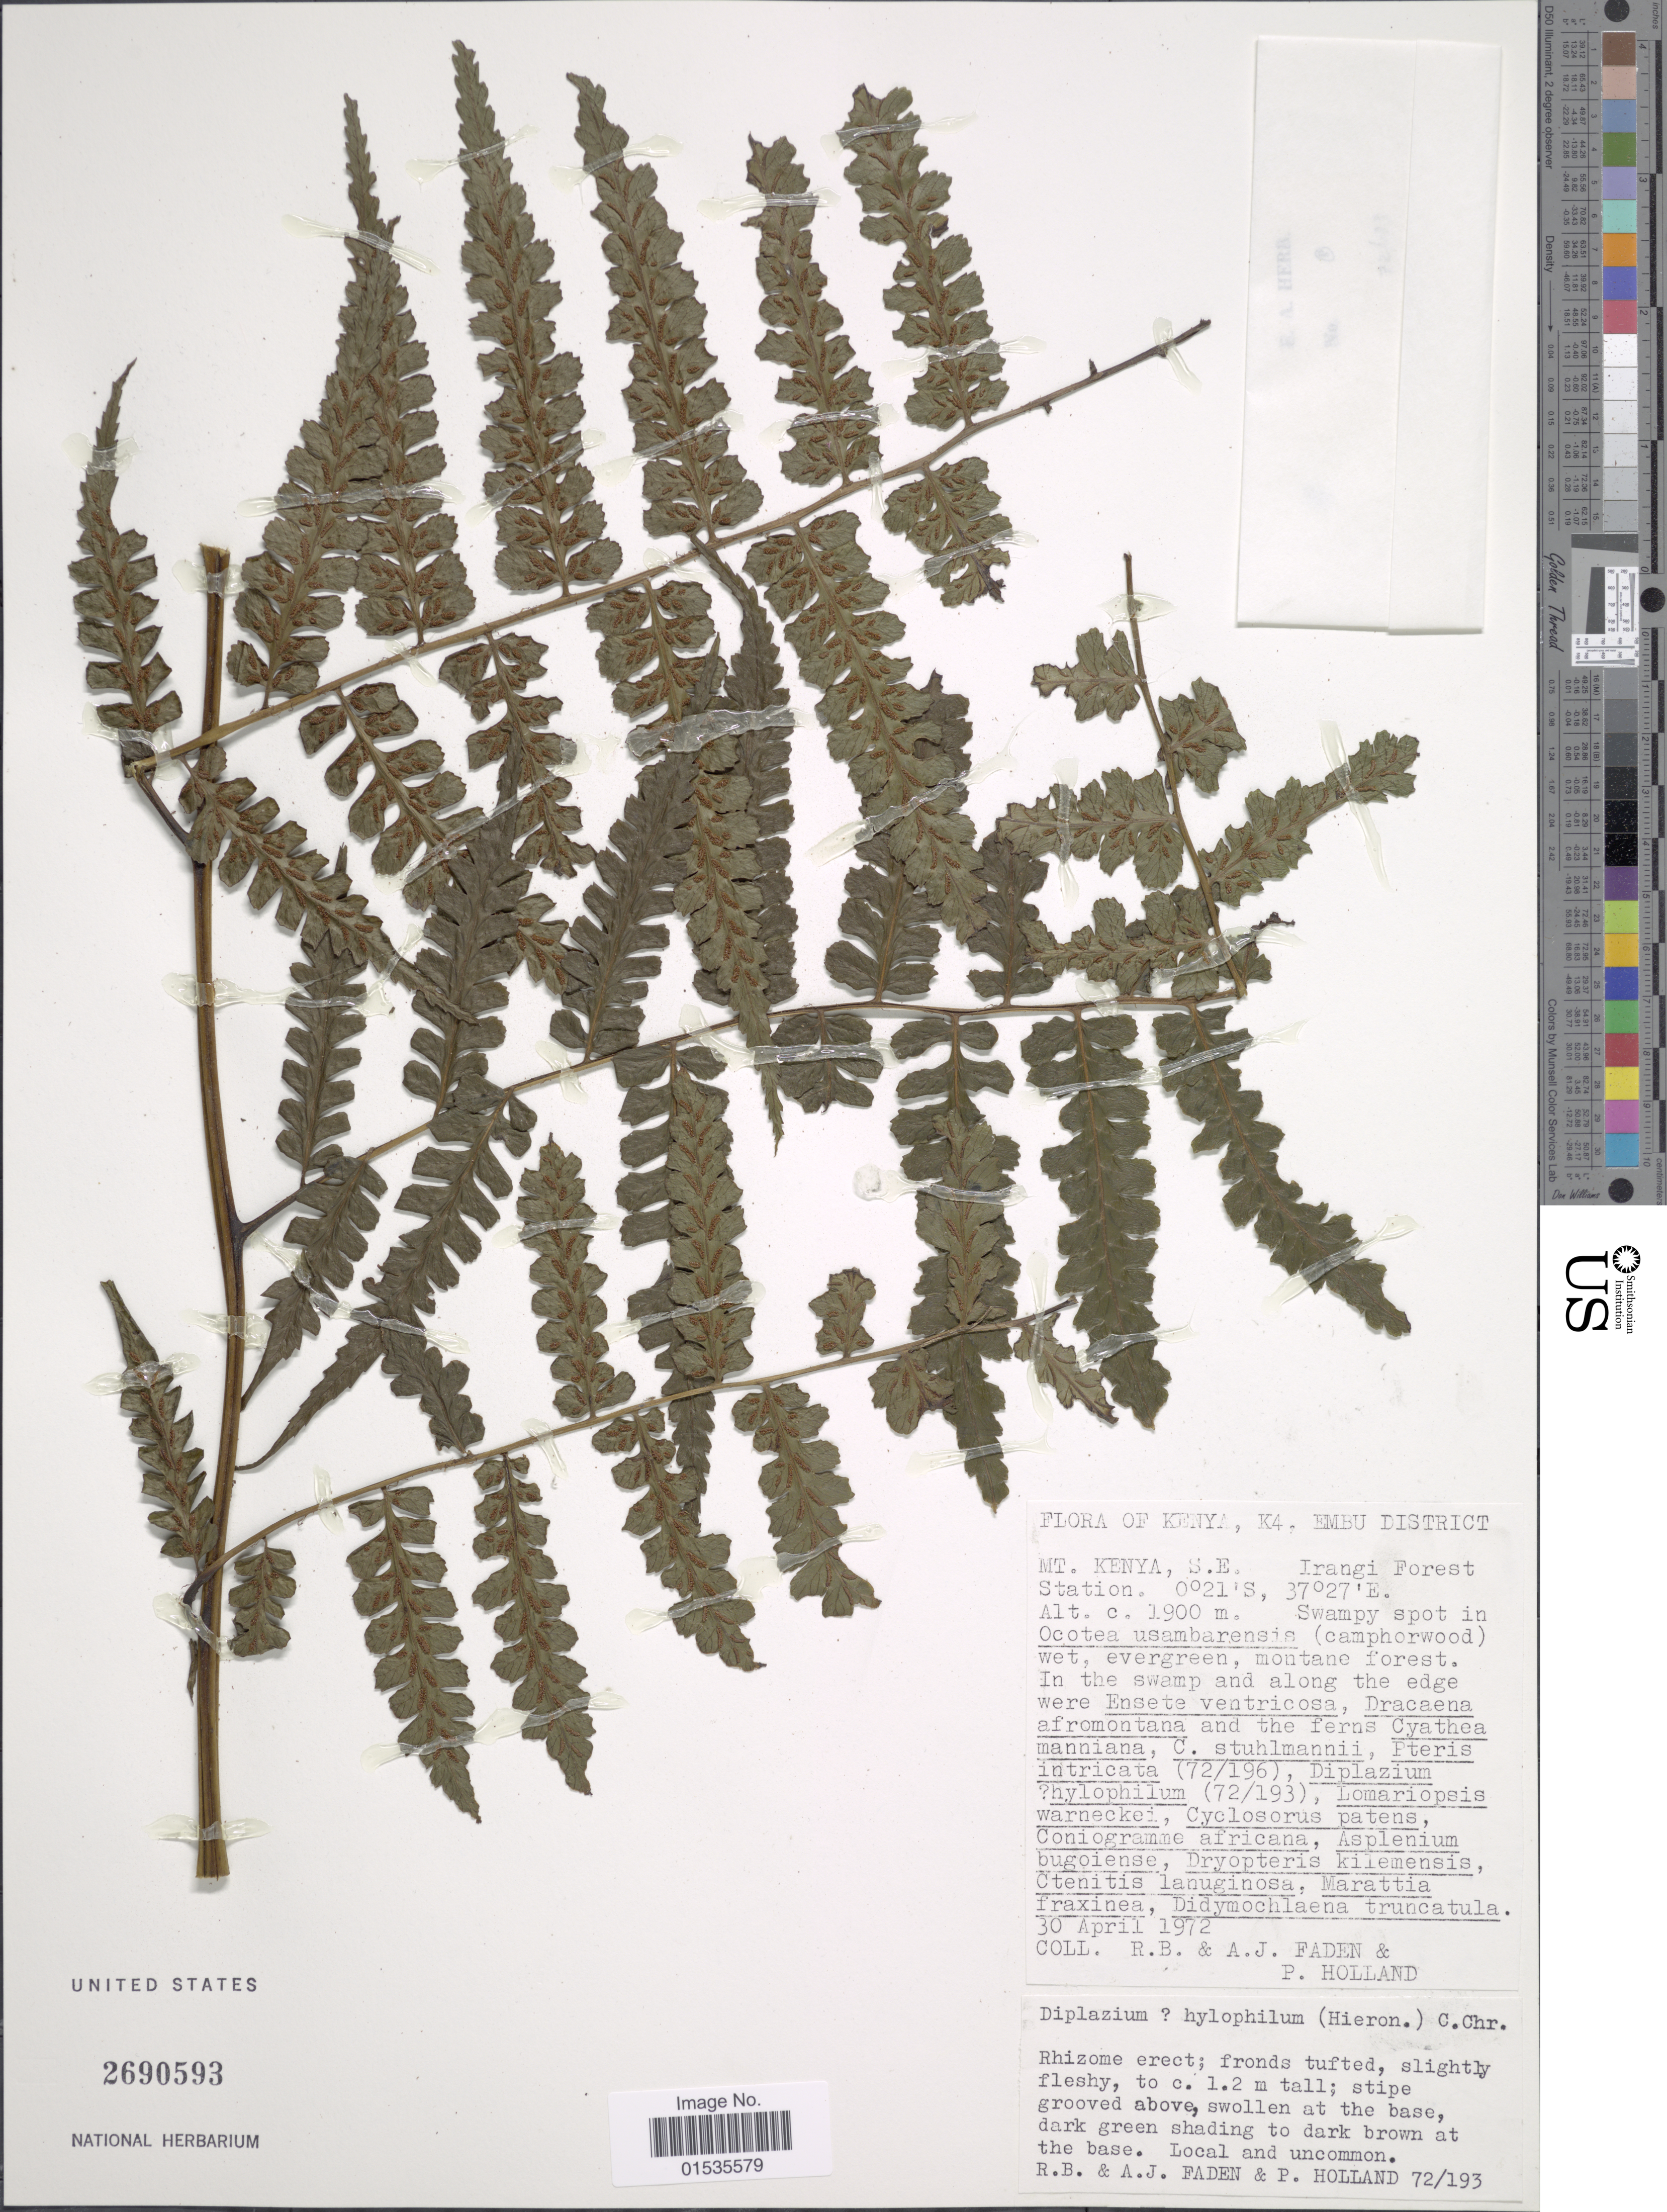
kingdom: Plantae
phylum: Tracheophyta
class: Polypodiopsida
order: Polypodiales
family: Athyriaceae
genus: Diplazium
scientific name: Diplazium hylophilum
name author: (Hieron.) C. Chr.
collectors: R. B. Faden, A. J. Faden & P. Holland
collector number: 72/193?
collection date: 1972-04-30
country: Kenya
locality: Mt. Kenya, S.E. Irangi Forest Station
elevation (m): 1900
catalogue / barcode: US 2690593